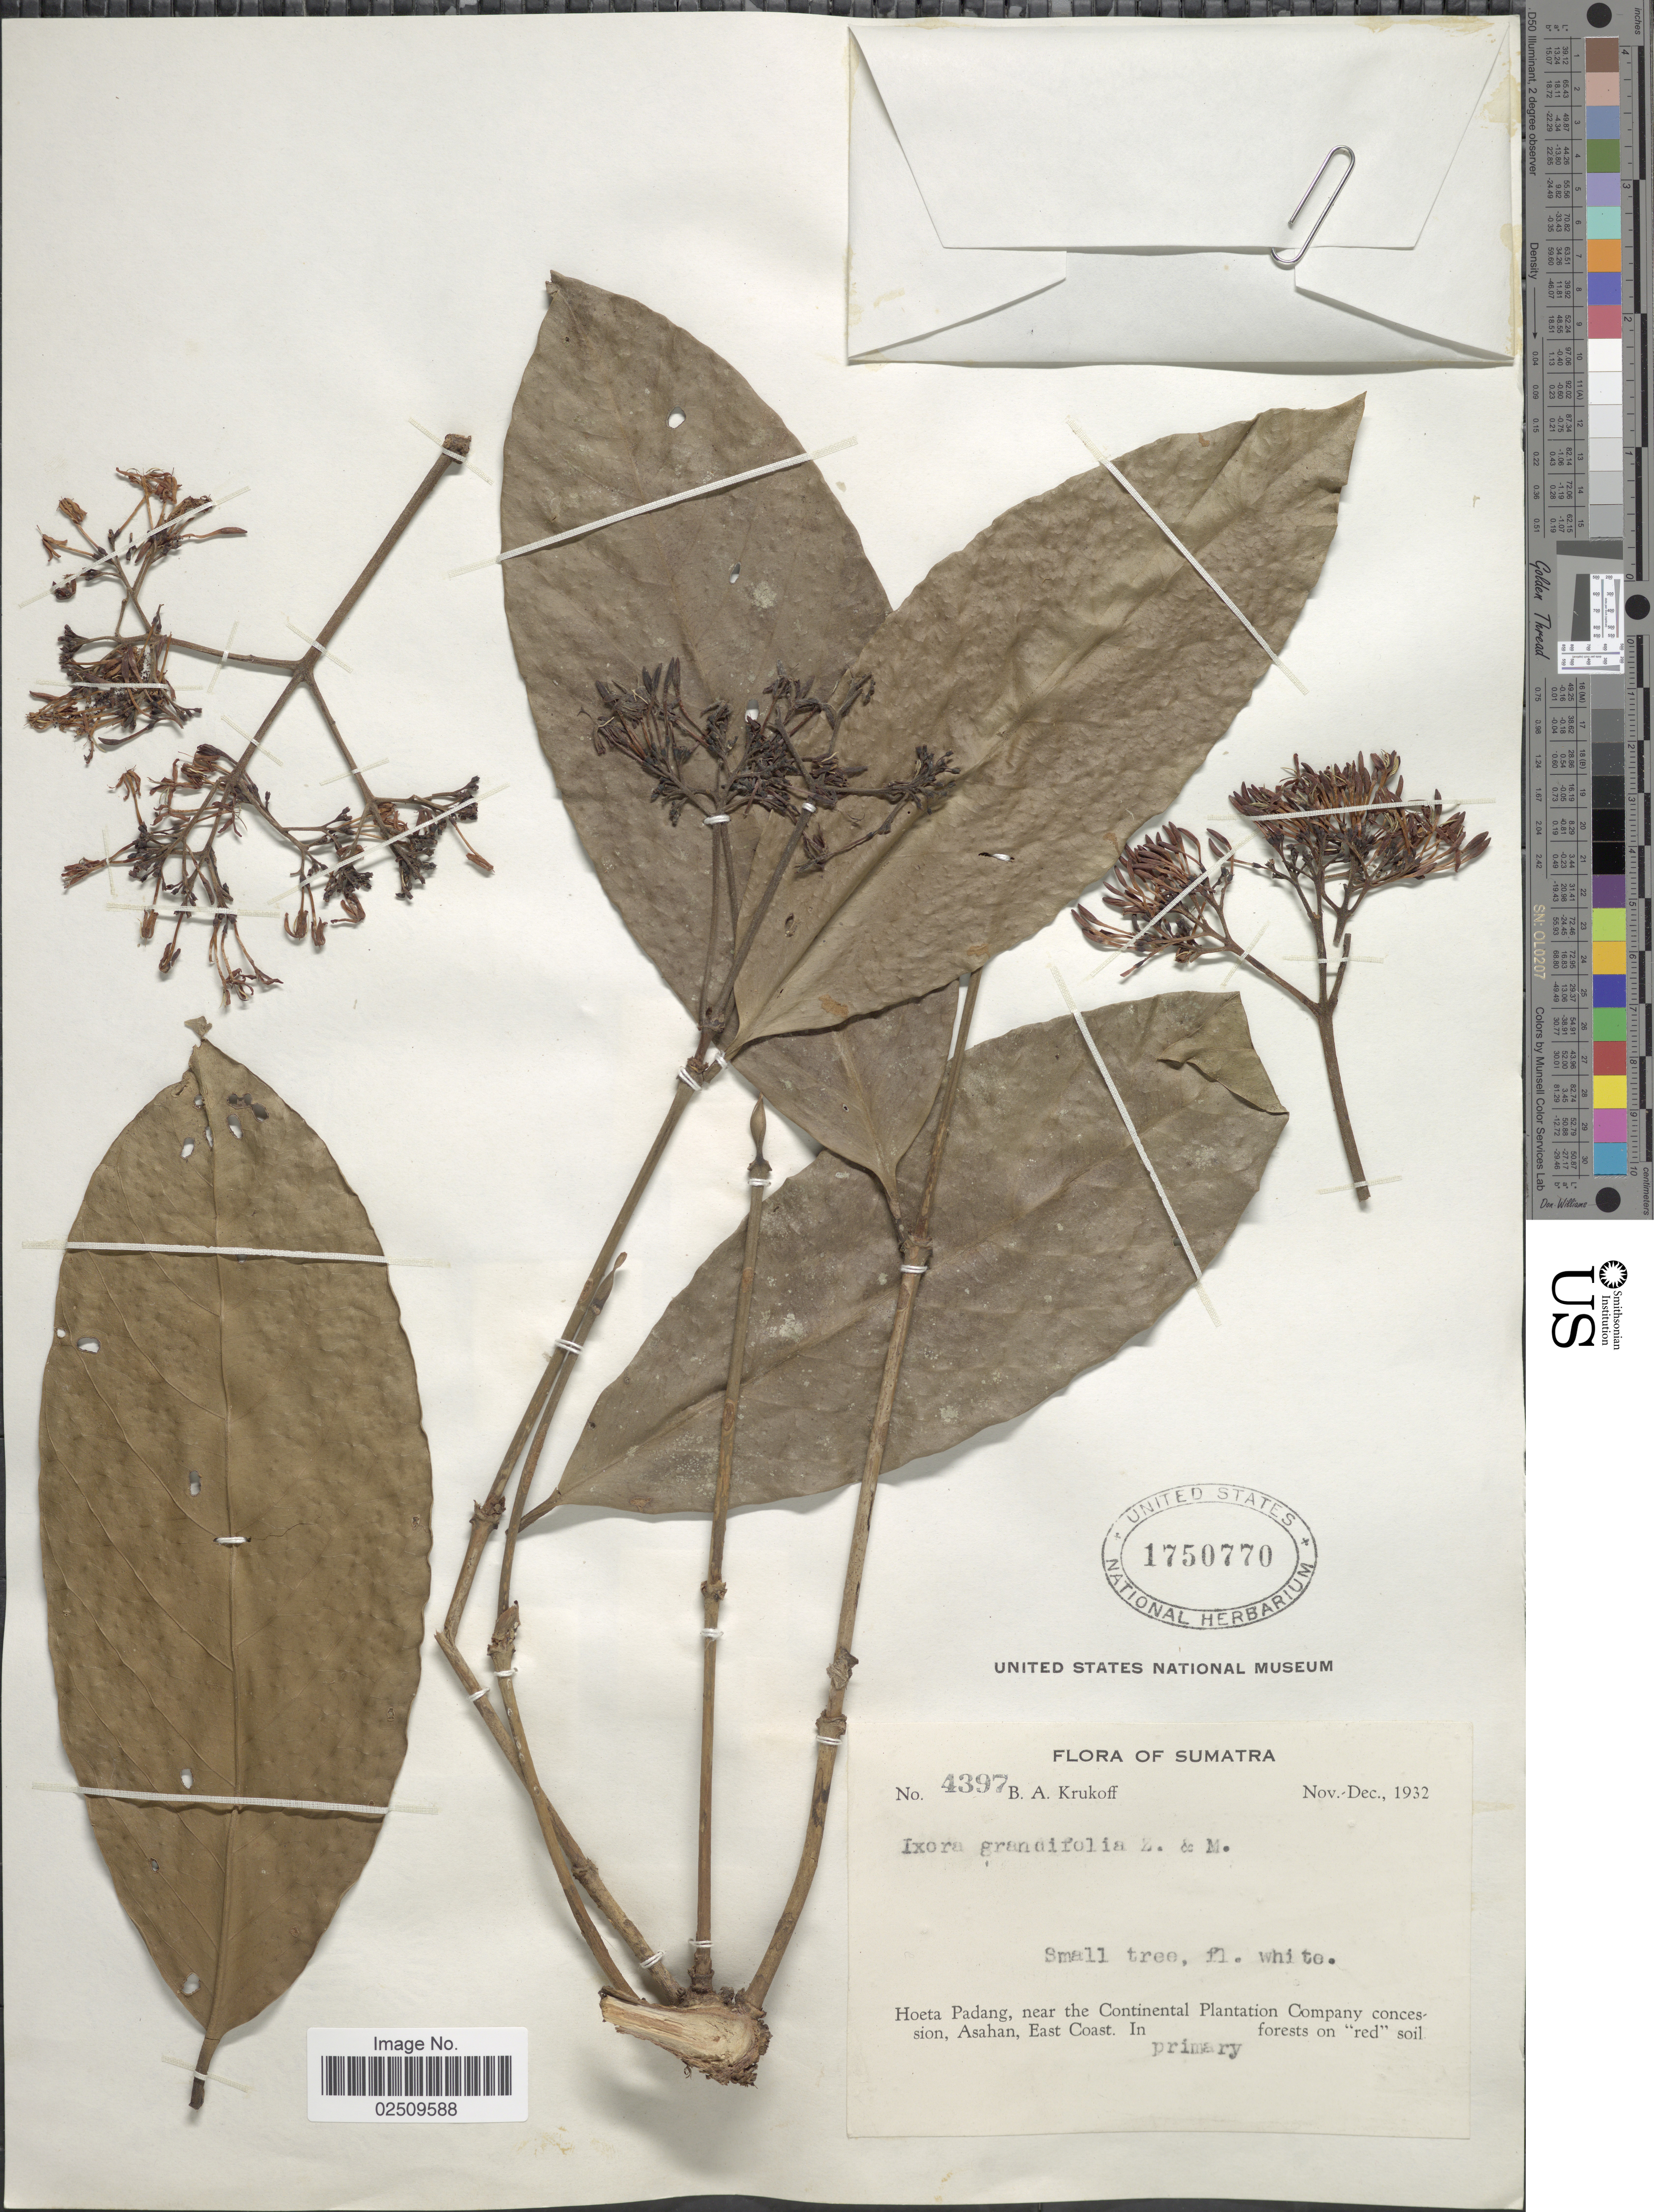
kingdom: Plantae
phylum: Tracheophyta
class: Magnoliopsida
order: Gentianales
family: Rubiaceae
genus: Ixora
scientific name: Ixora grandifolia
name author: (Blume) Zoll. & Moritzi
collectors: B. A. Krukoff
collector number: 4397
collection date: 1932-11/1932-12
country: Indonesia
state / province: Sumatra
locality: Hoeta Padang, near the Continental Plantation Company concession, Asahan, East Coast. In primary forest on 'red' soil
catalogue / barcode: US 1750770